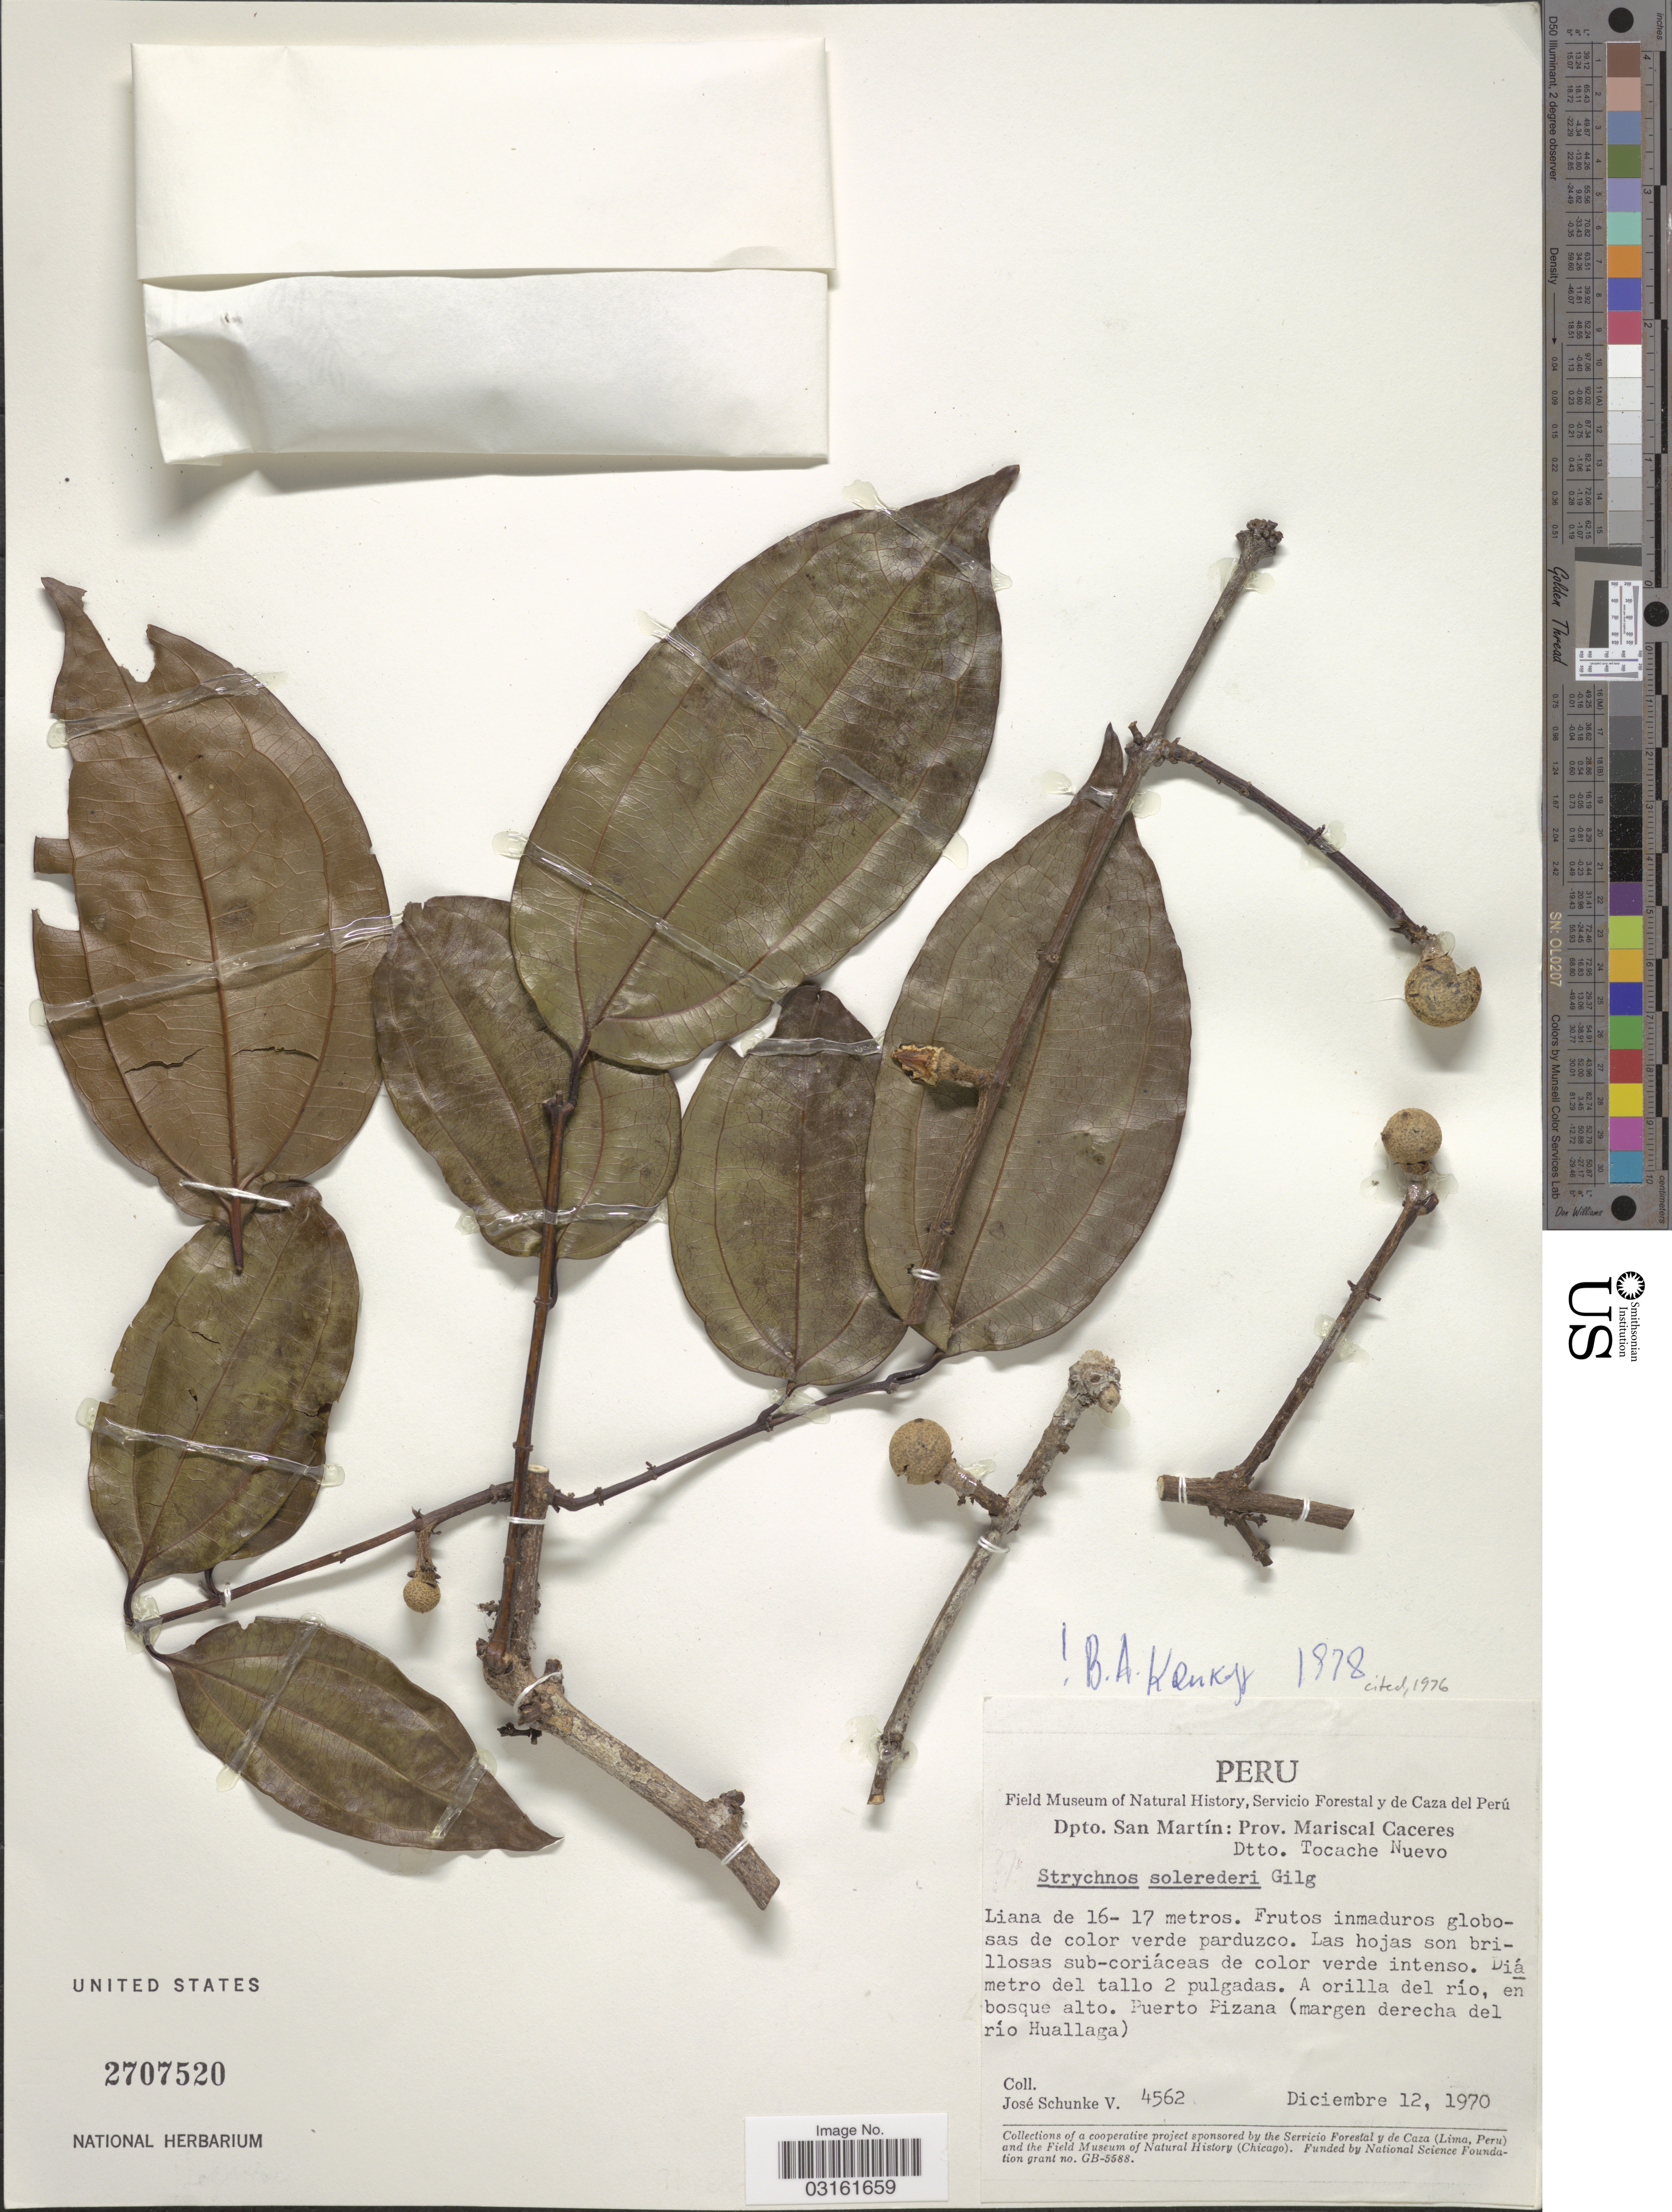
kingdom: Plantae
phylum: Tracheophyta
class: Magnoliopsida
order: Gentianales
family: Loganiaceae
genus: Strychnos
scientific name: Strychnos solerederi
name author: Gilg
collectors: J. Schunke Vigo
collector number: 4562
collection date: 1970-12-12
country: Peru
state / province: San Martín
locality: Dpto. San Martín: Prov. Mariscal Caceres. Dtto. Tocache Nuevo. A orilla del río, en bosque alto. Puerto Pizana (margen derecha del río Huallaga).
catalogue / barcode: US 2707520